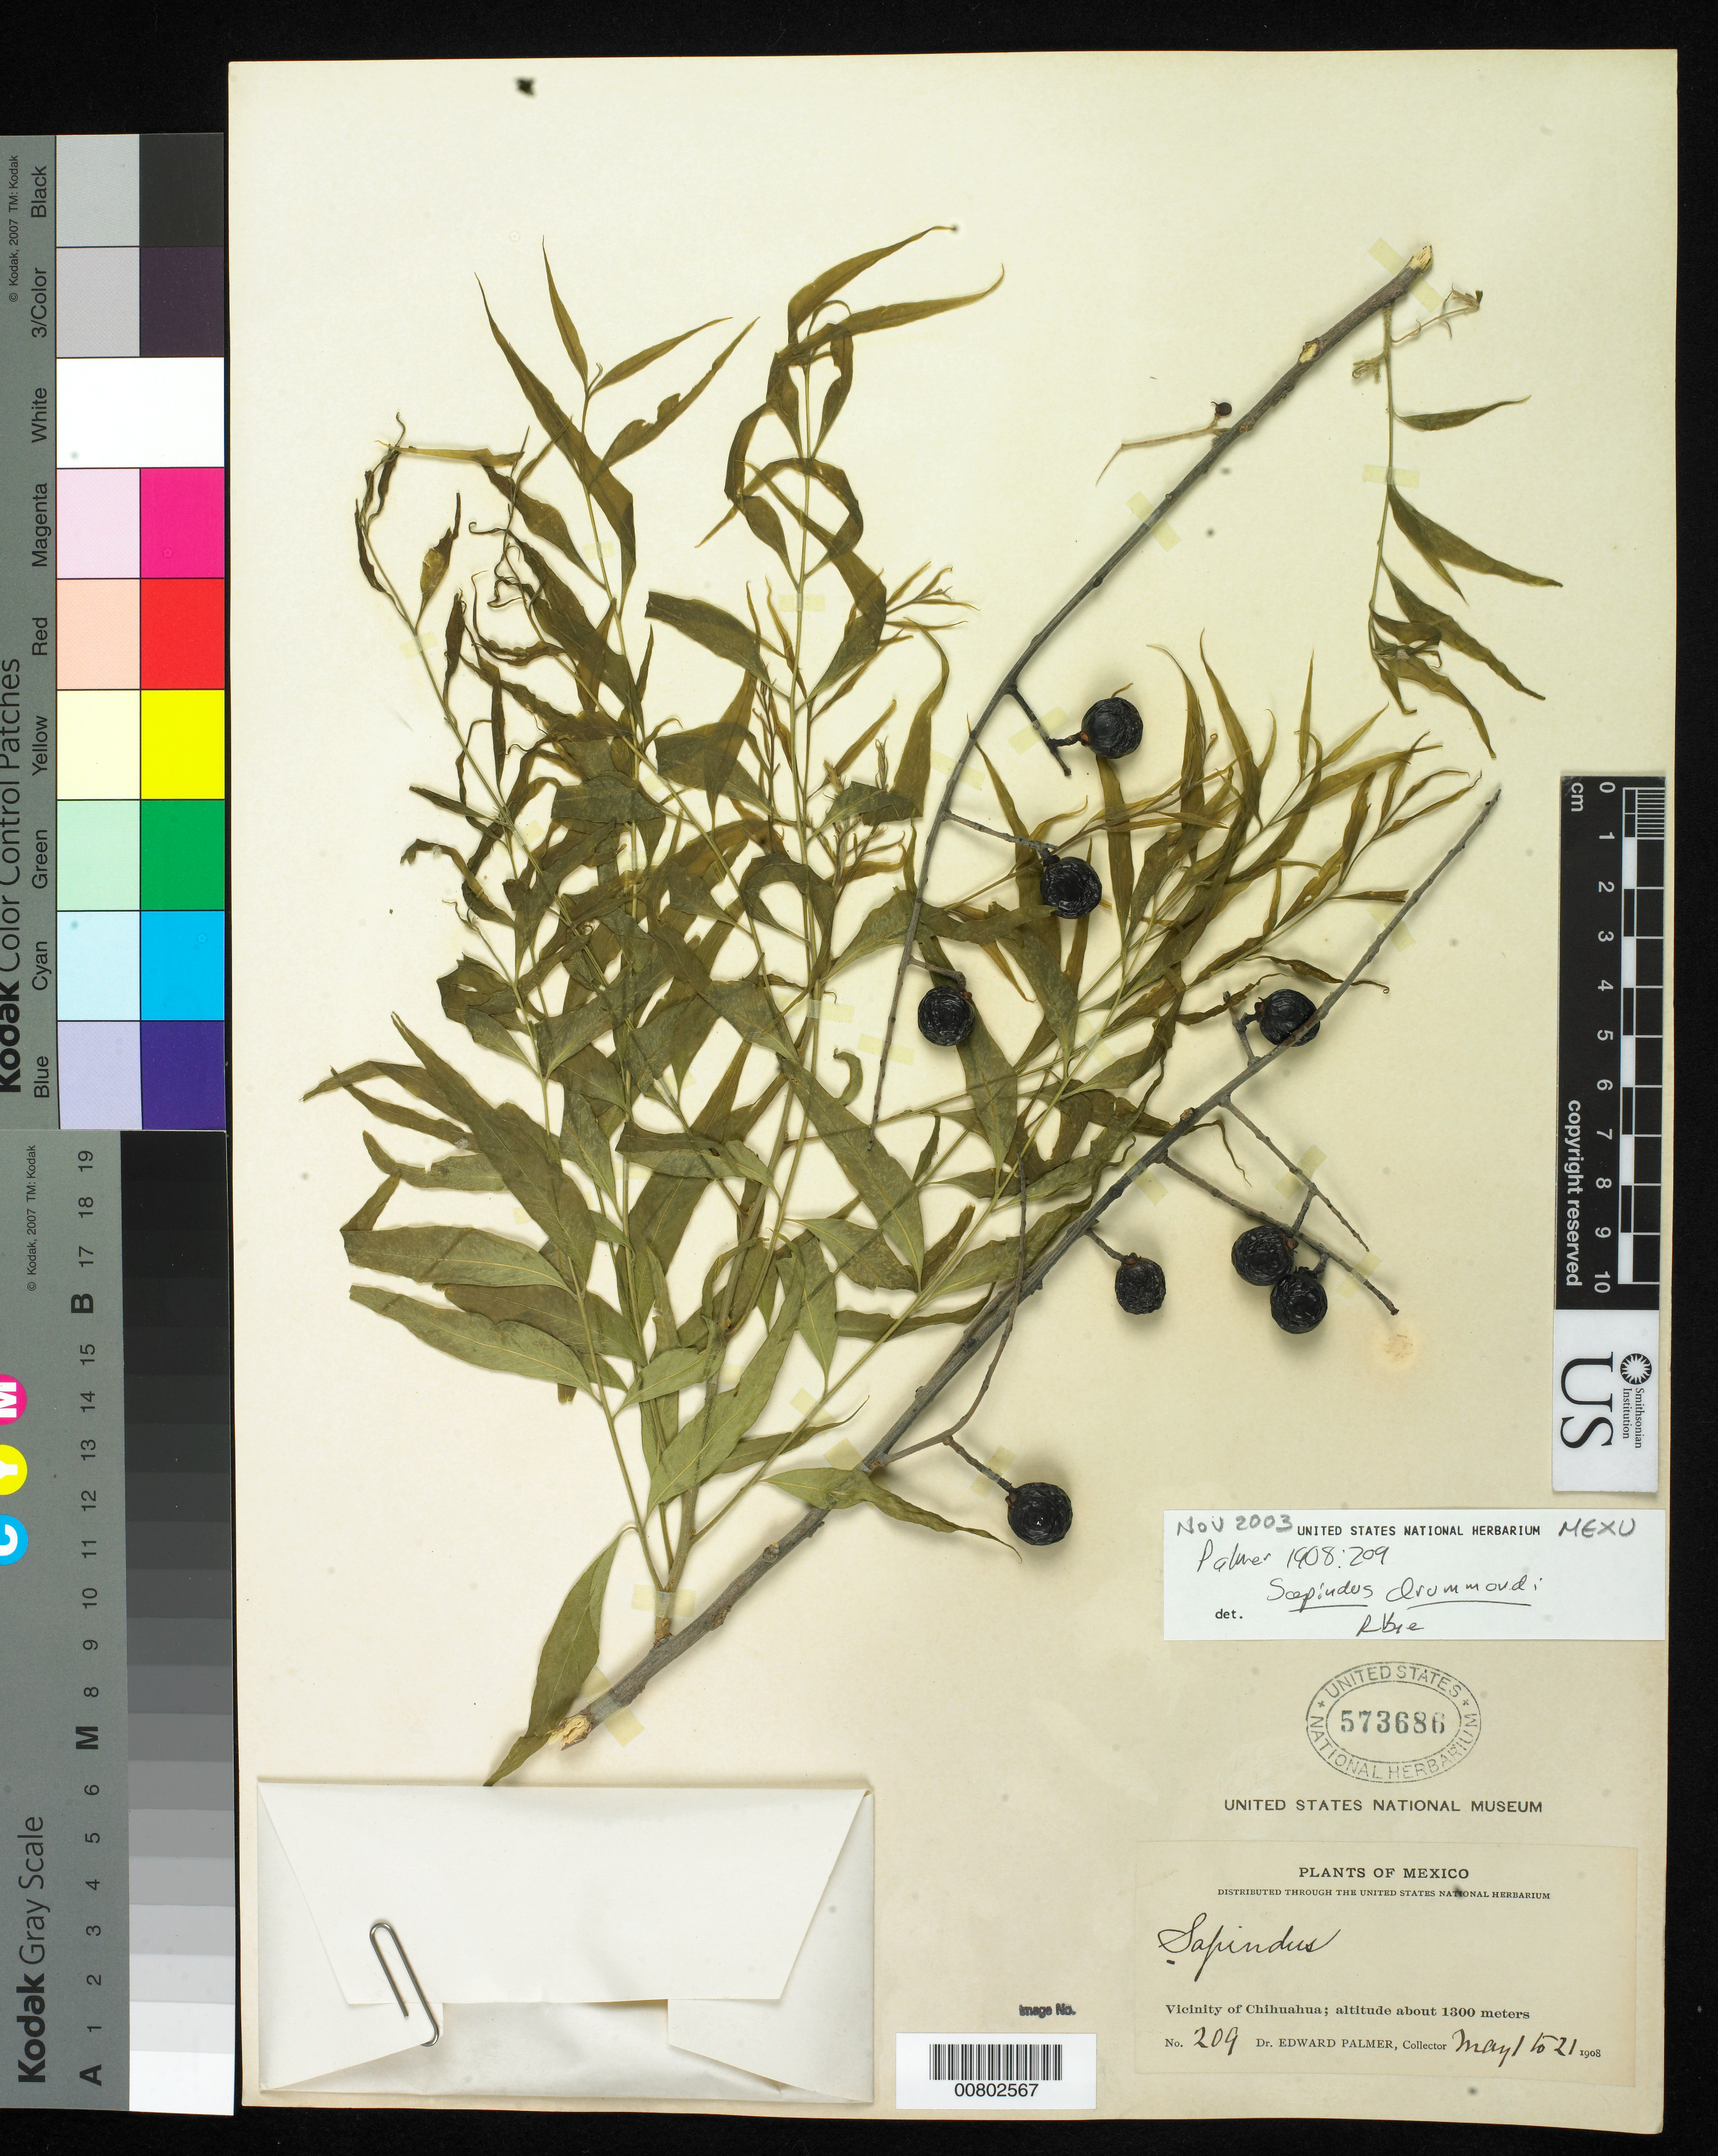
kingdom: Plantae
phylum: Tracheophyta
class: Magnoliopsida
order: Sapindales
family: Sapindaceae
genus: Sapindus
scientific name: Sapindus drummondii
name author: Hook. & Arn.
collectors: E. Palmer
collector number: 209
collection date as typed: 01 May 1908 to 21 May 1908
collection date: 1908-05-01/1908-05-21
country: Mexico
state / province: Chihuahua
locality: Vicinity of Chihuahua.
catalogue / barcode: US 573686